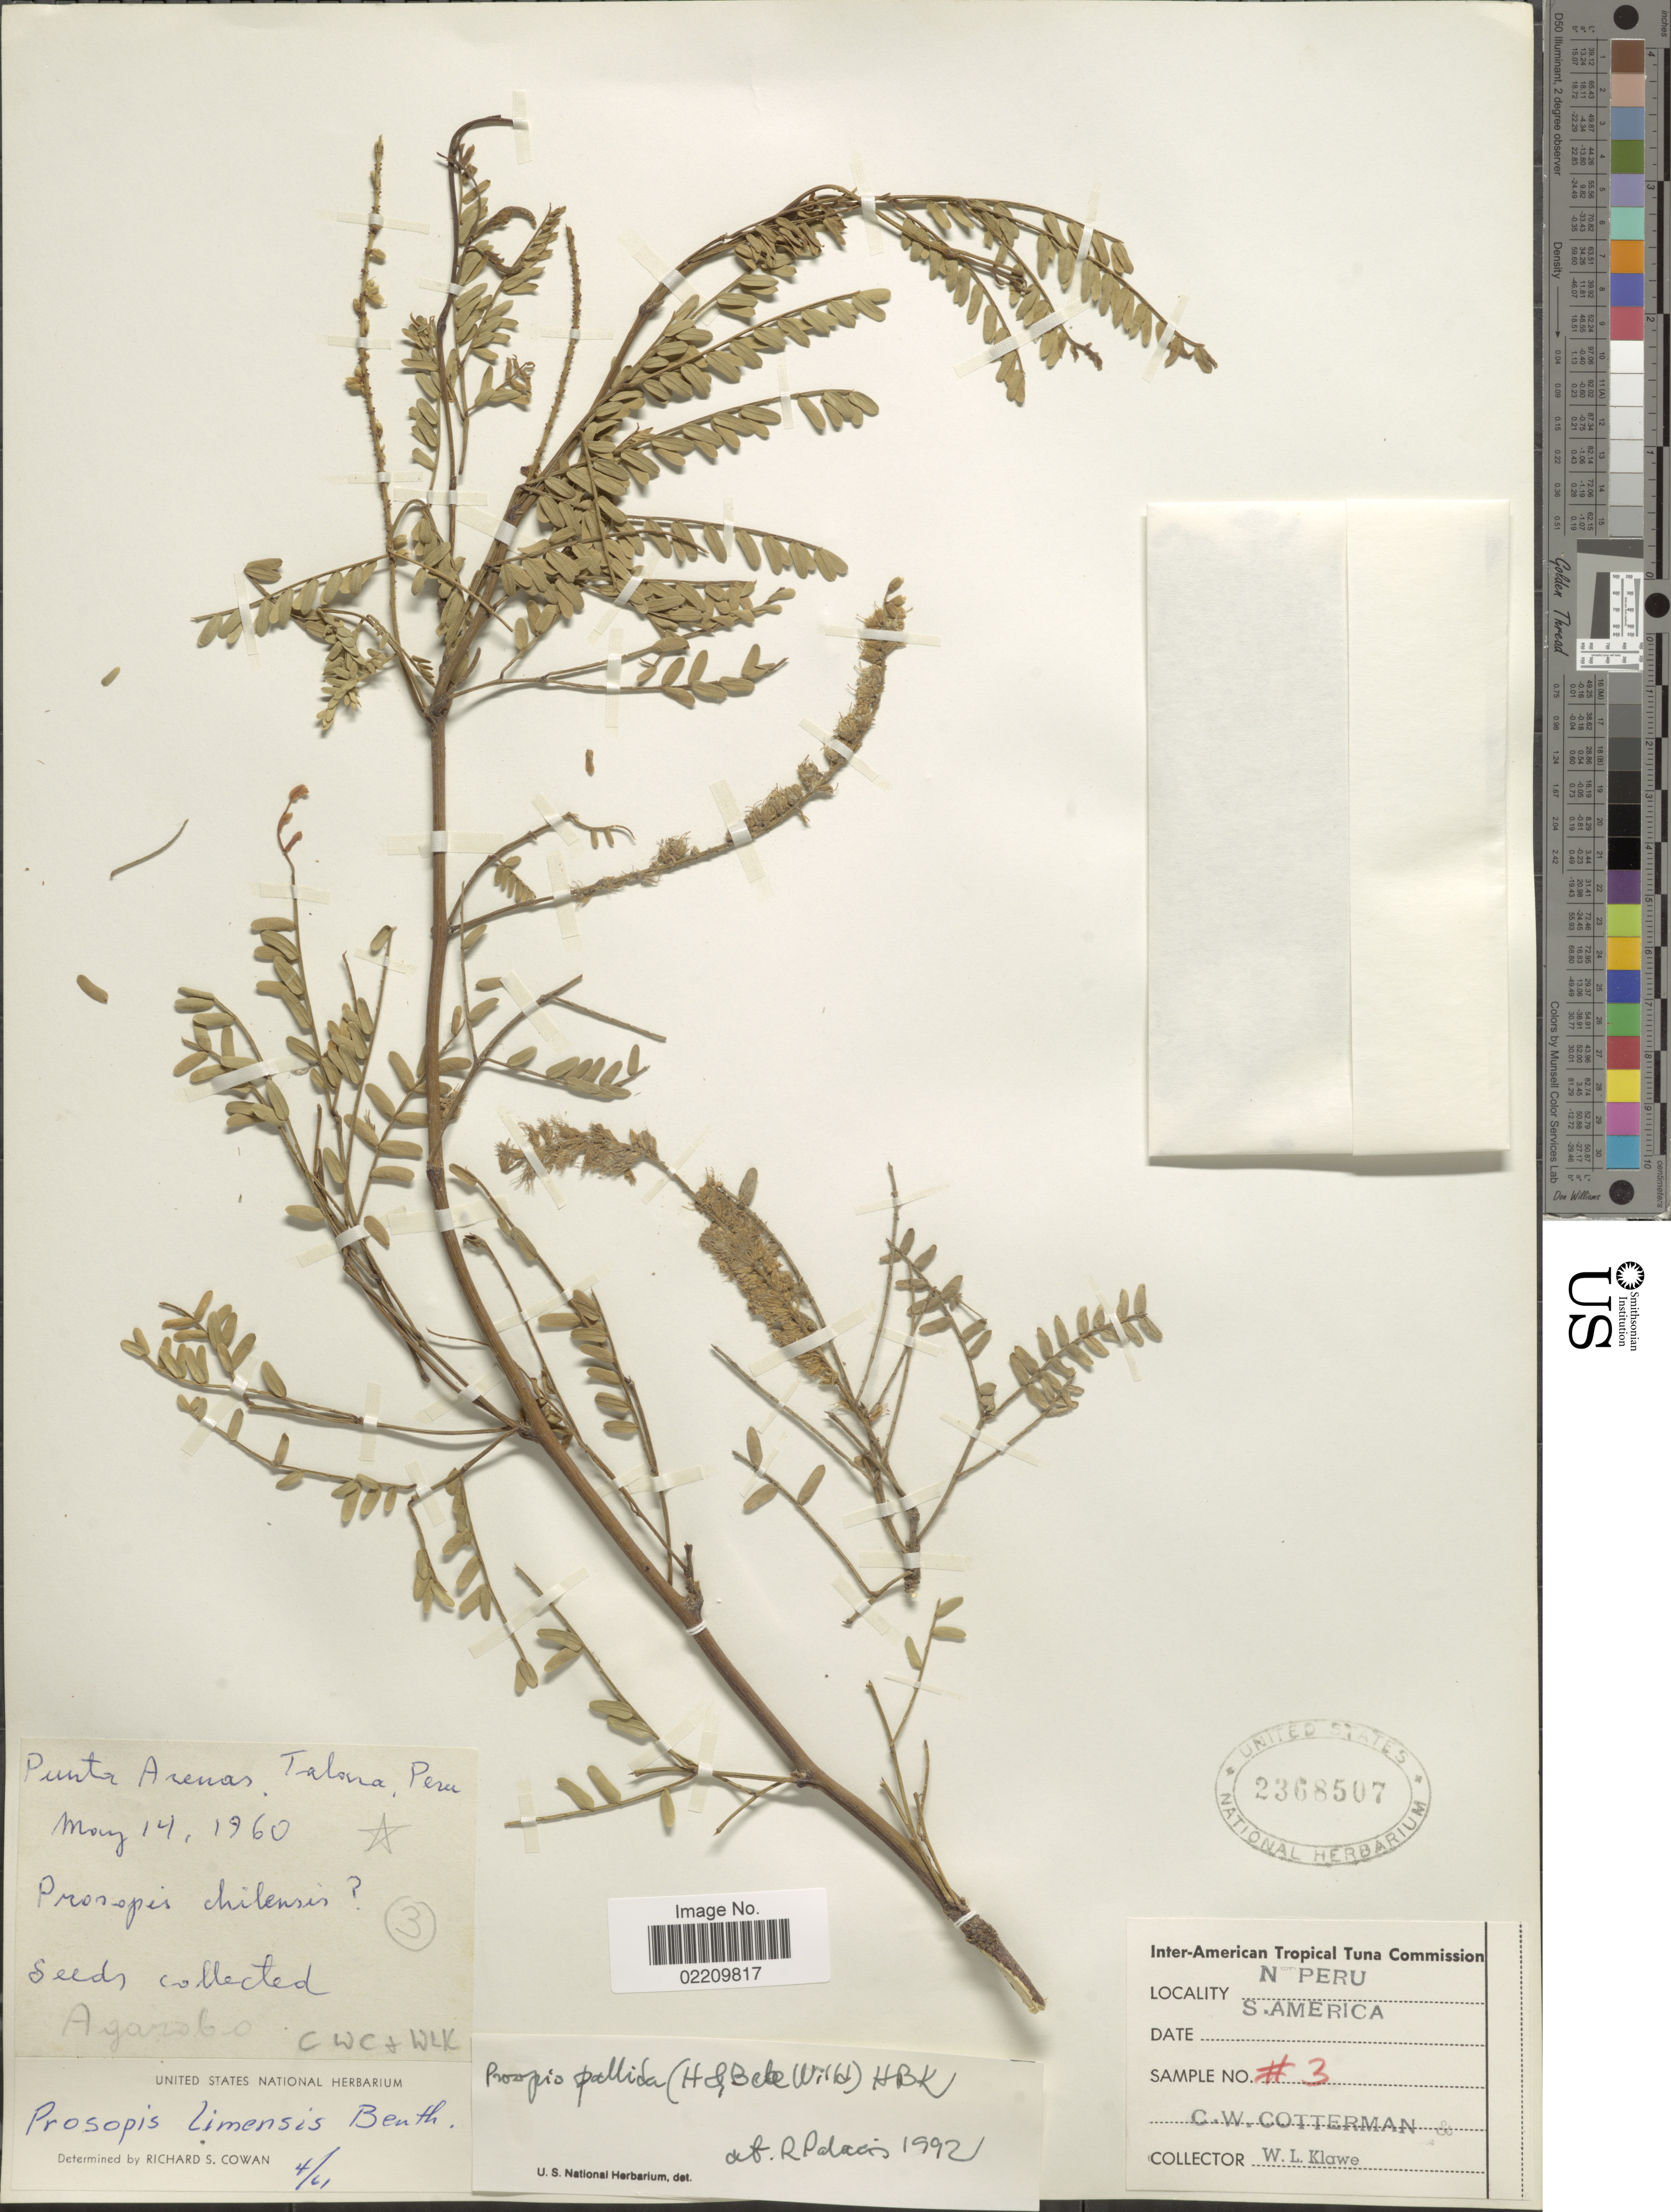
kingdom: Plantae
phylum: Tracheophyta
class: Magnoliopsida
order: Fabales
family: Fabaceae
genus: Neltuma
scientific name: Neltuma pallida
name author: (Humb. & Bonpl. ex Willd.) C. E. Hughes & G.P. Lewis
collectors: C. Cotterman & W. Klawe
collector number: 3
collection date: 1960-05-14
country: Peru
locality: Punta Arenas, Talona, Peru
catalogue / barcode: US 2368507